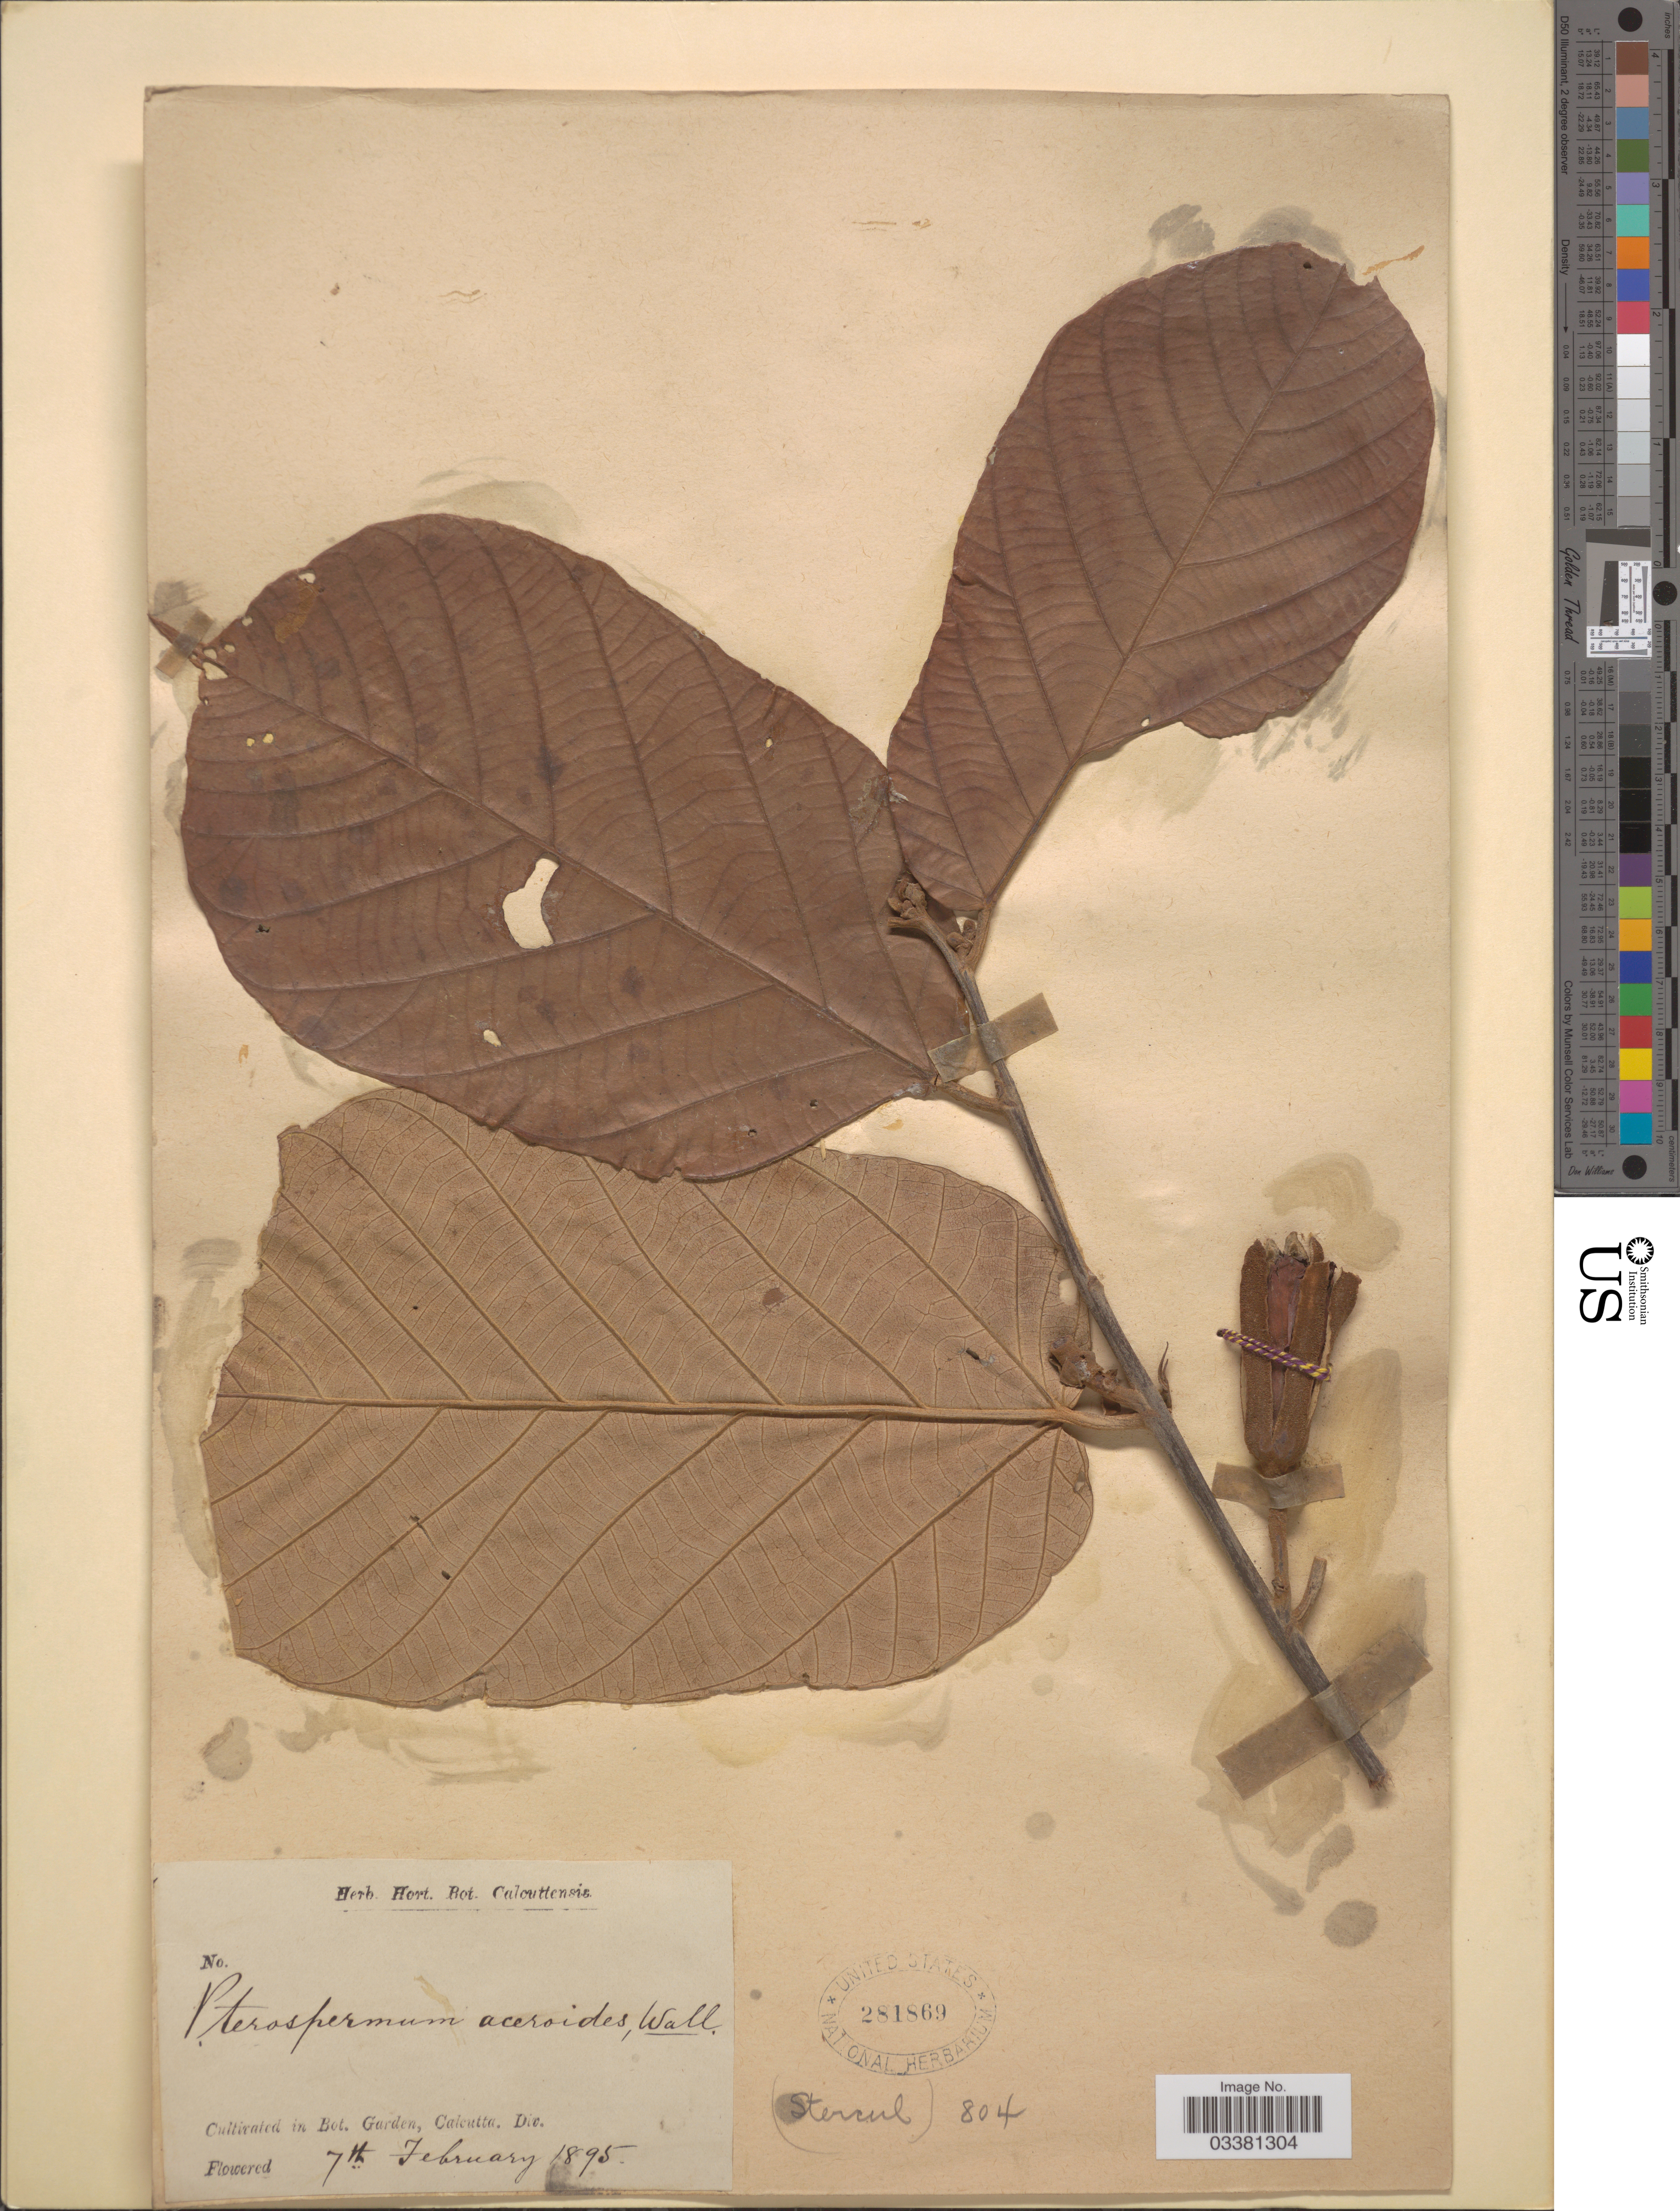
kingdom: Plantae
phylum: Tracheophyta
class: Magnoliopsida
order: Malvales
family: Malvaceae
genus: Pterospermum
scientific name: Pterospermum aceroides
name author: Wall.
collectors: ex Herb. Hort. Bot. Calcuttensis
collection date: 1895-02-07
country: India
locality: In Bot. Garden, Calcutta. Div.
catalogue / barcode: US 281869